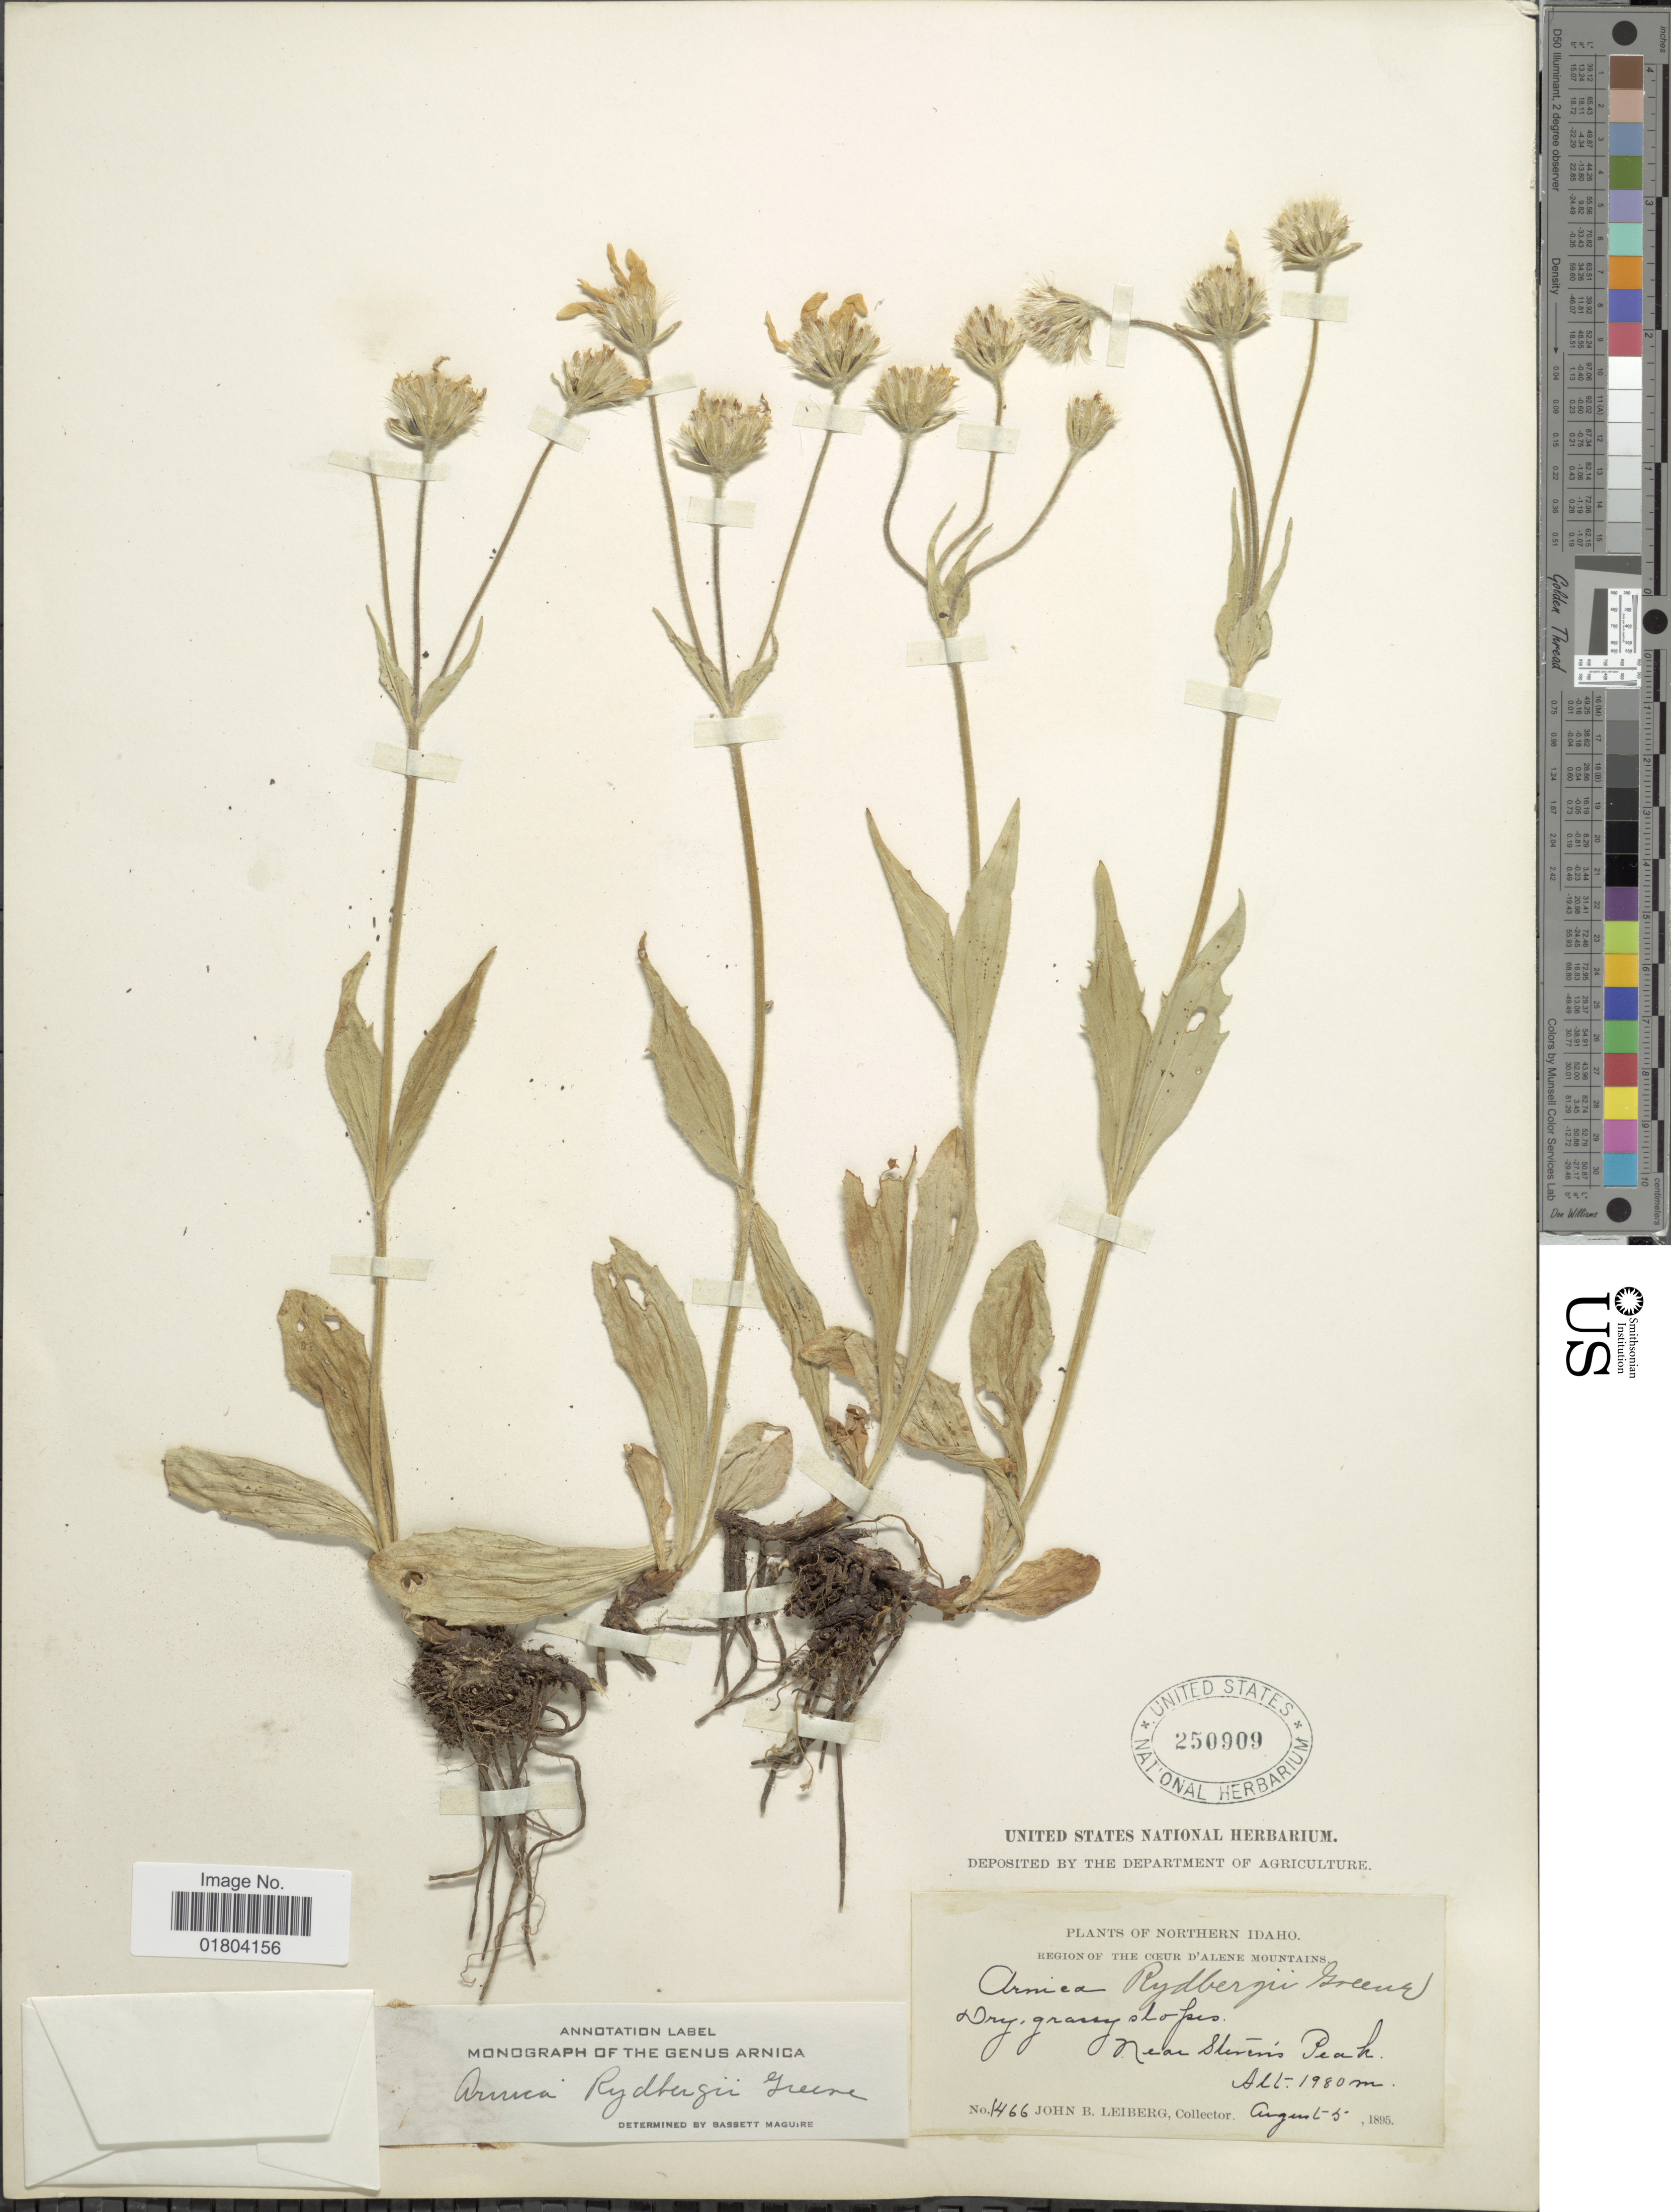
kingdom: Plantae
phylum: Tracheophyta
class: Magnoliopsida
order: Asterales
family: Asteraceae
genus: Arnica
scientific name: Arnica rydbergii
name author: Greene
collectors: J. B. Leiberg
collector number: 1466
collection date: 1895-08-05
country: United States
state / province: Idaho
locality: Northern Idaho, Region of the Cæur D'Alene Mountains, Dry, grassy slopes, Near Stevens Peak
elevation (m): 1980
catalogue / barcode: US 250909